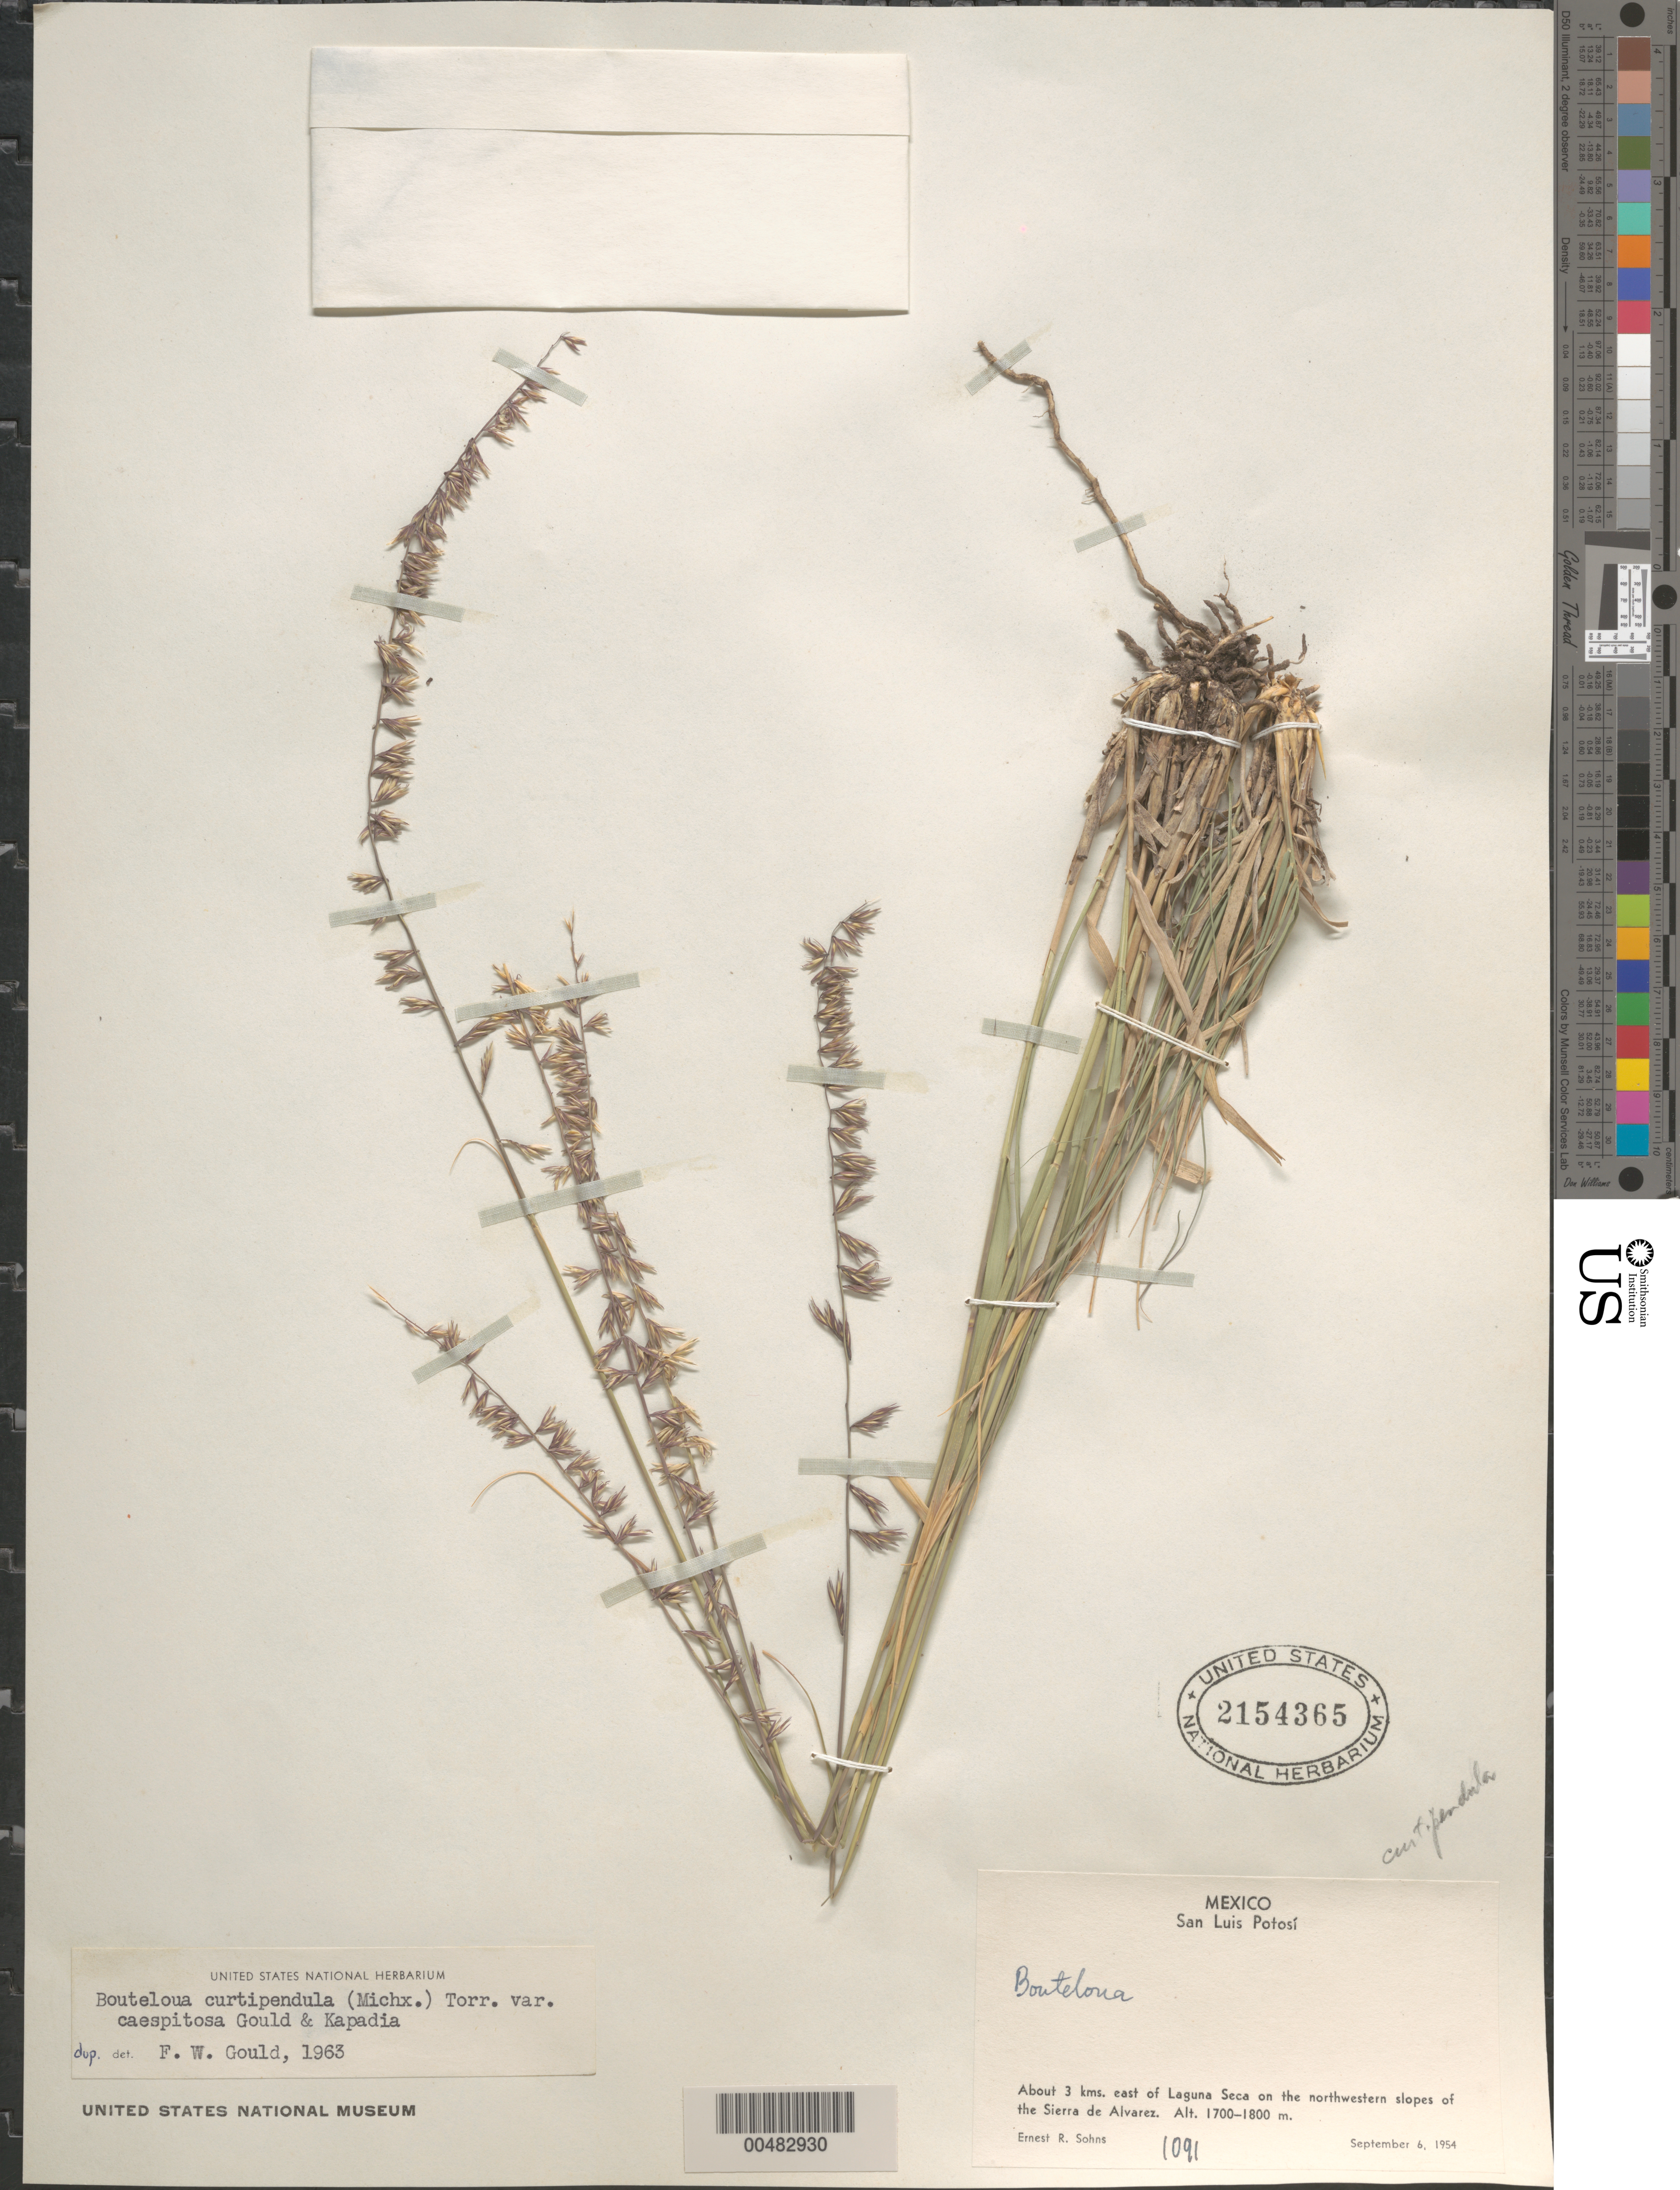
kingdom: Plantae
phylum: Tracheophyta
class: Liliopsida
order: Poales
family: Poaceae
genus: Bouteloua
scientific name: Bouteloua curtipendula var. caespitosa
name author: Gould & Kapadia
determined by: Gould, F. W.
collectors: E. R. Sohns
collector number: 1091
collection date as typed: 6 Sep 1954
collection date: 1954-09-06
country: Mexico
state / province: San Luis Potosi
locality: About 3 km E of Laguna Seca on the NW slopes of the Sierra de Alvarez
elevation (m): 1700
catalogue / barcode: US 2154365